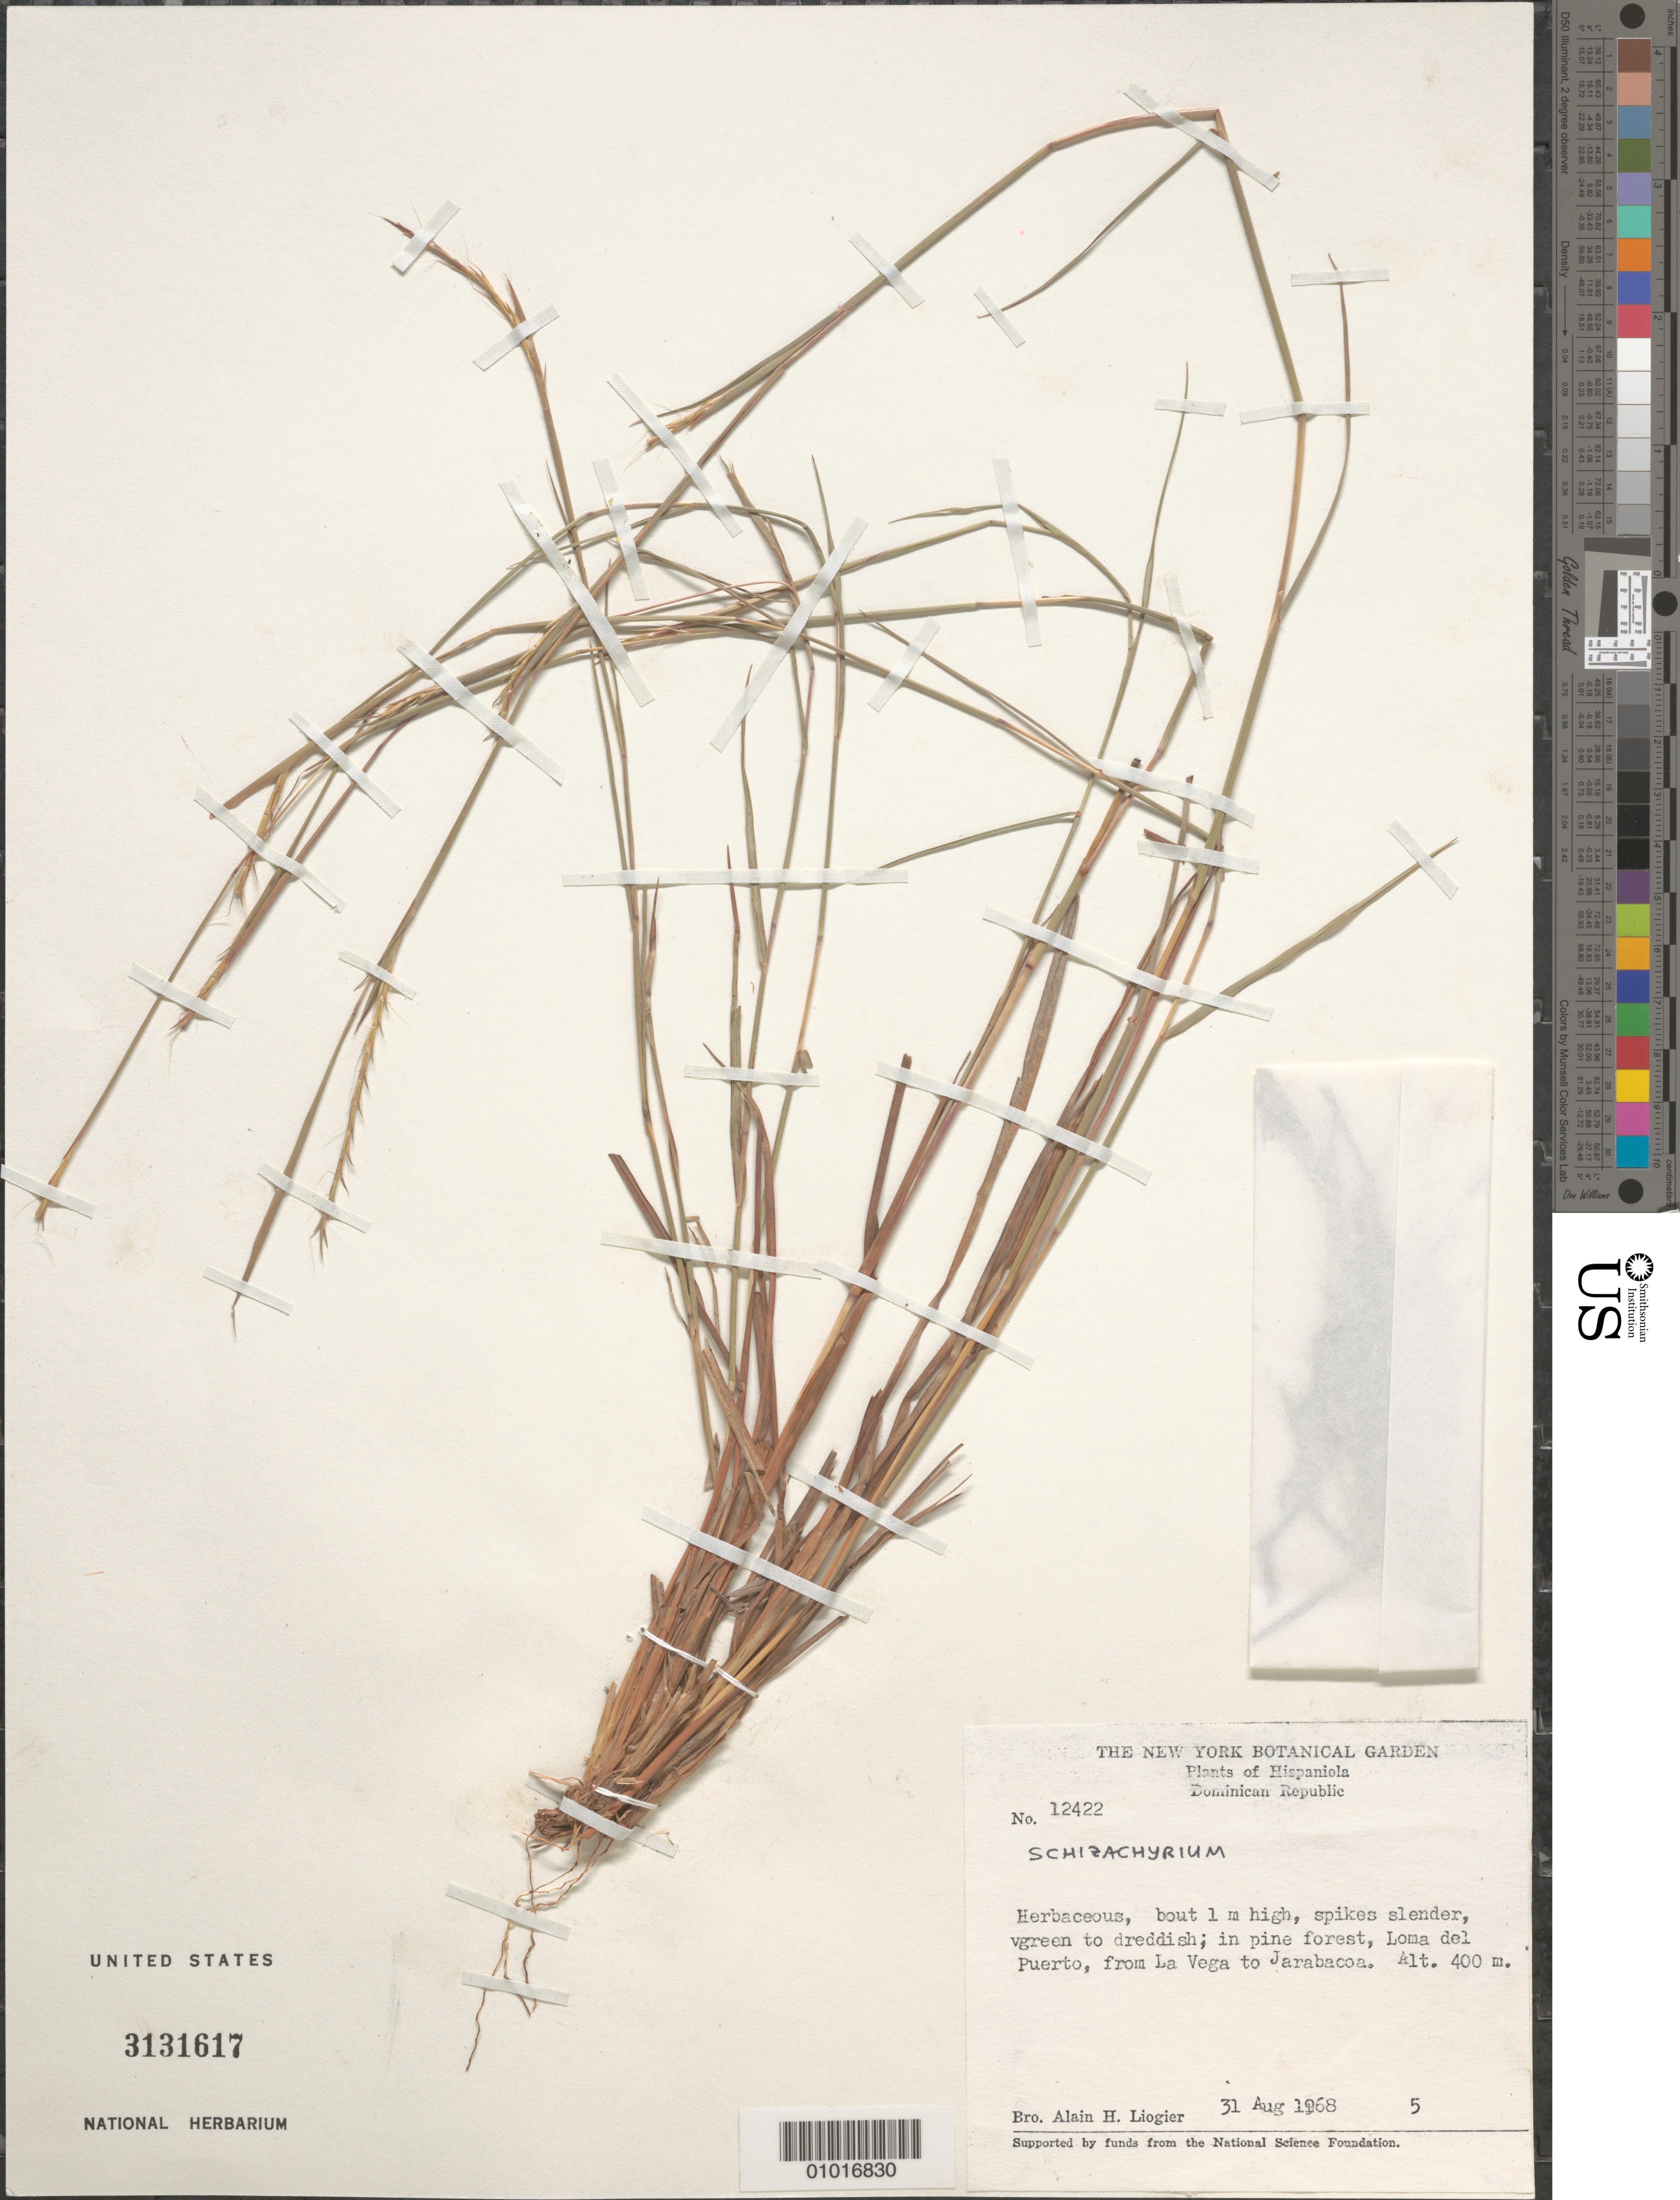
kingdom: Plantae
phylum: Tracheophyta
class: Liliopsida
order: Poales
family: Poaceae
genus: Schizachyrium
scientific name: Schizachyrium sp.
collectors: A. H. Liogier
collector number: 12422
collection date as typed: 31 Aug 1968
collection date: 1968-08-31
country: Dominican Republic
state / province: Puerto Plata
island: Hispaniola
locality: Loma del Puerto, from La Vega to Jarabacoa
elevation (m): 400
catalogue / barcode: US 3131617